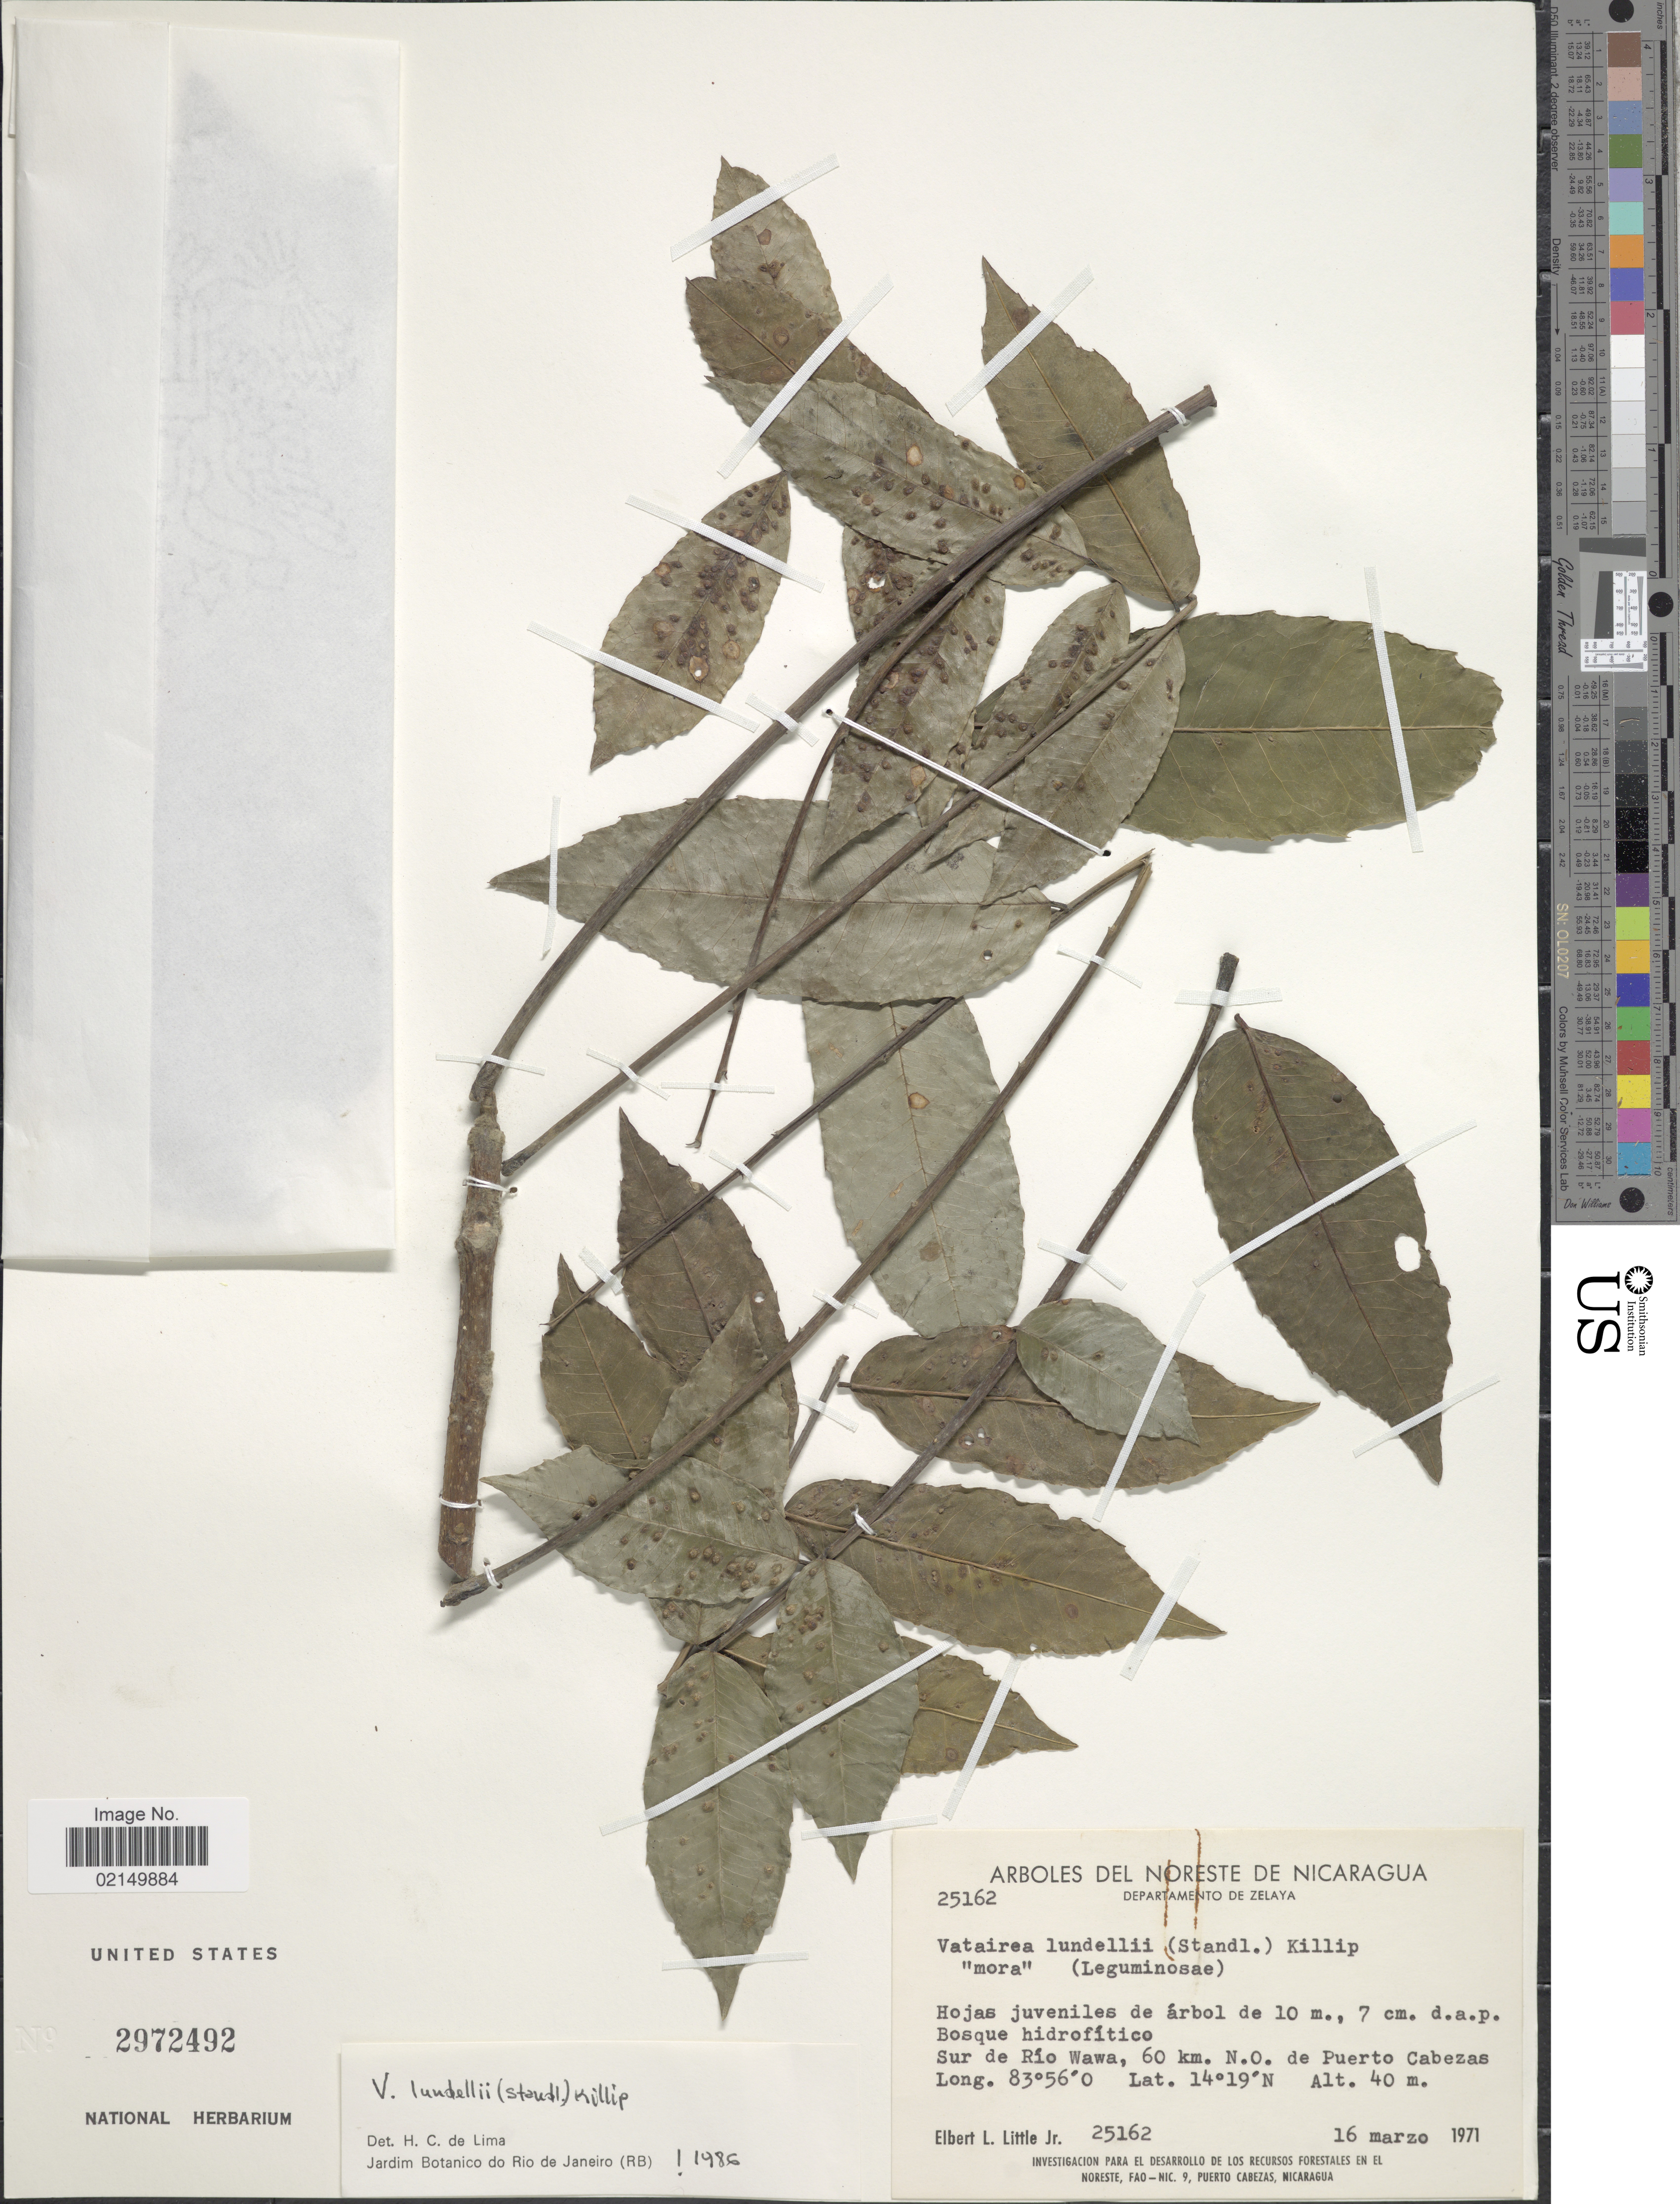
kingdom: Plantae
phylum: Tracheophyta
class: Magnoliopsida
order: Fabales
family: Fabaceae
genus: Vatairea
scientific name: Vatairea lundellii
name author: (Standl.) Killip ex Record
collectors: E. L. Little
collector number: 25162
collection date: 1971-03-16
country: Nicaragua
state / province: Atlantico Norte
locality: Arboles del Noretste de Nicaragua, Departamento de Zelaya, Sur de Río Wawa, 60 km N.O. de Puerto Cabezas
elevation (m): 40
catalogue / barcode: US 2972492